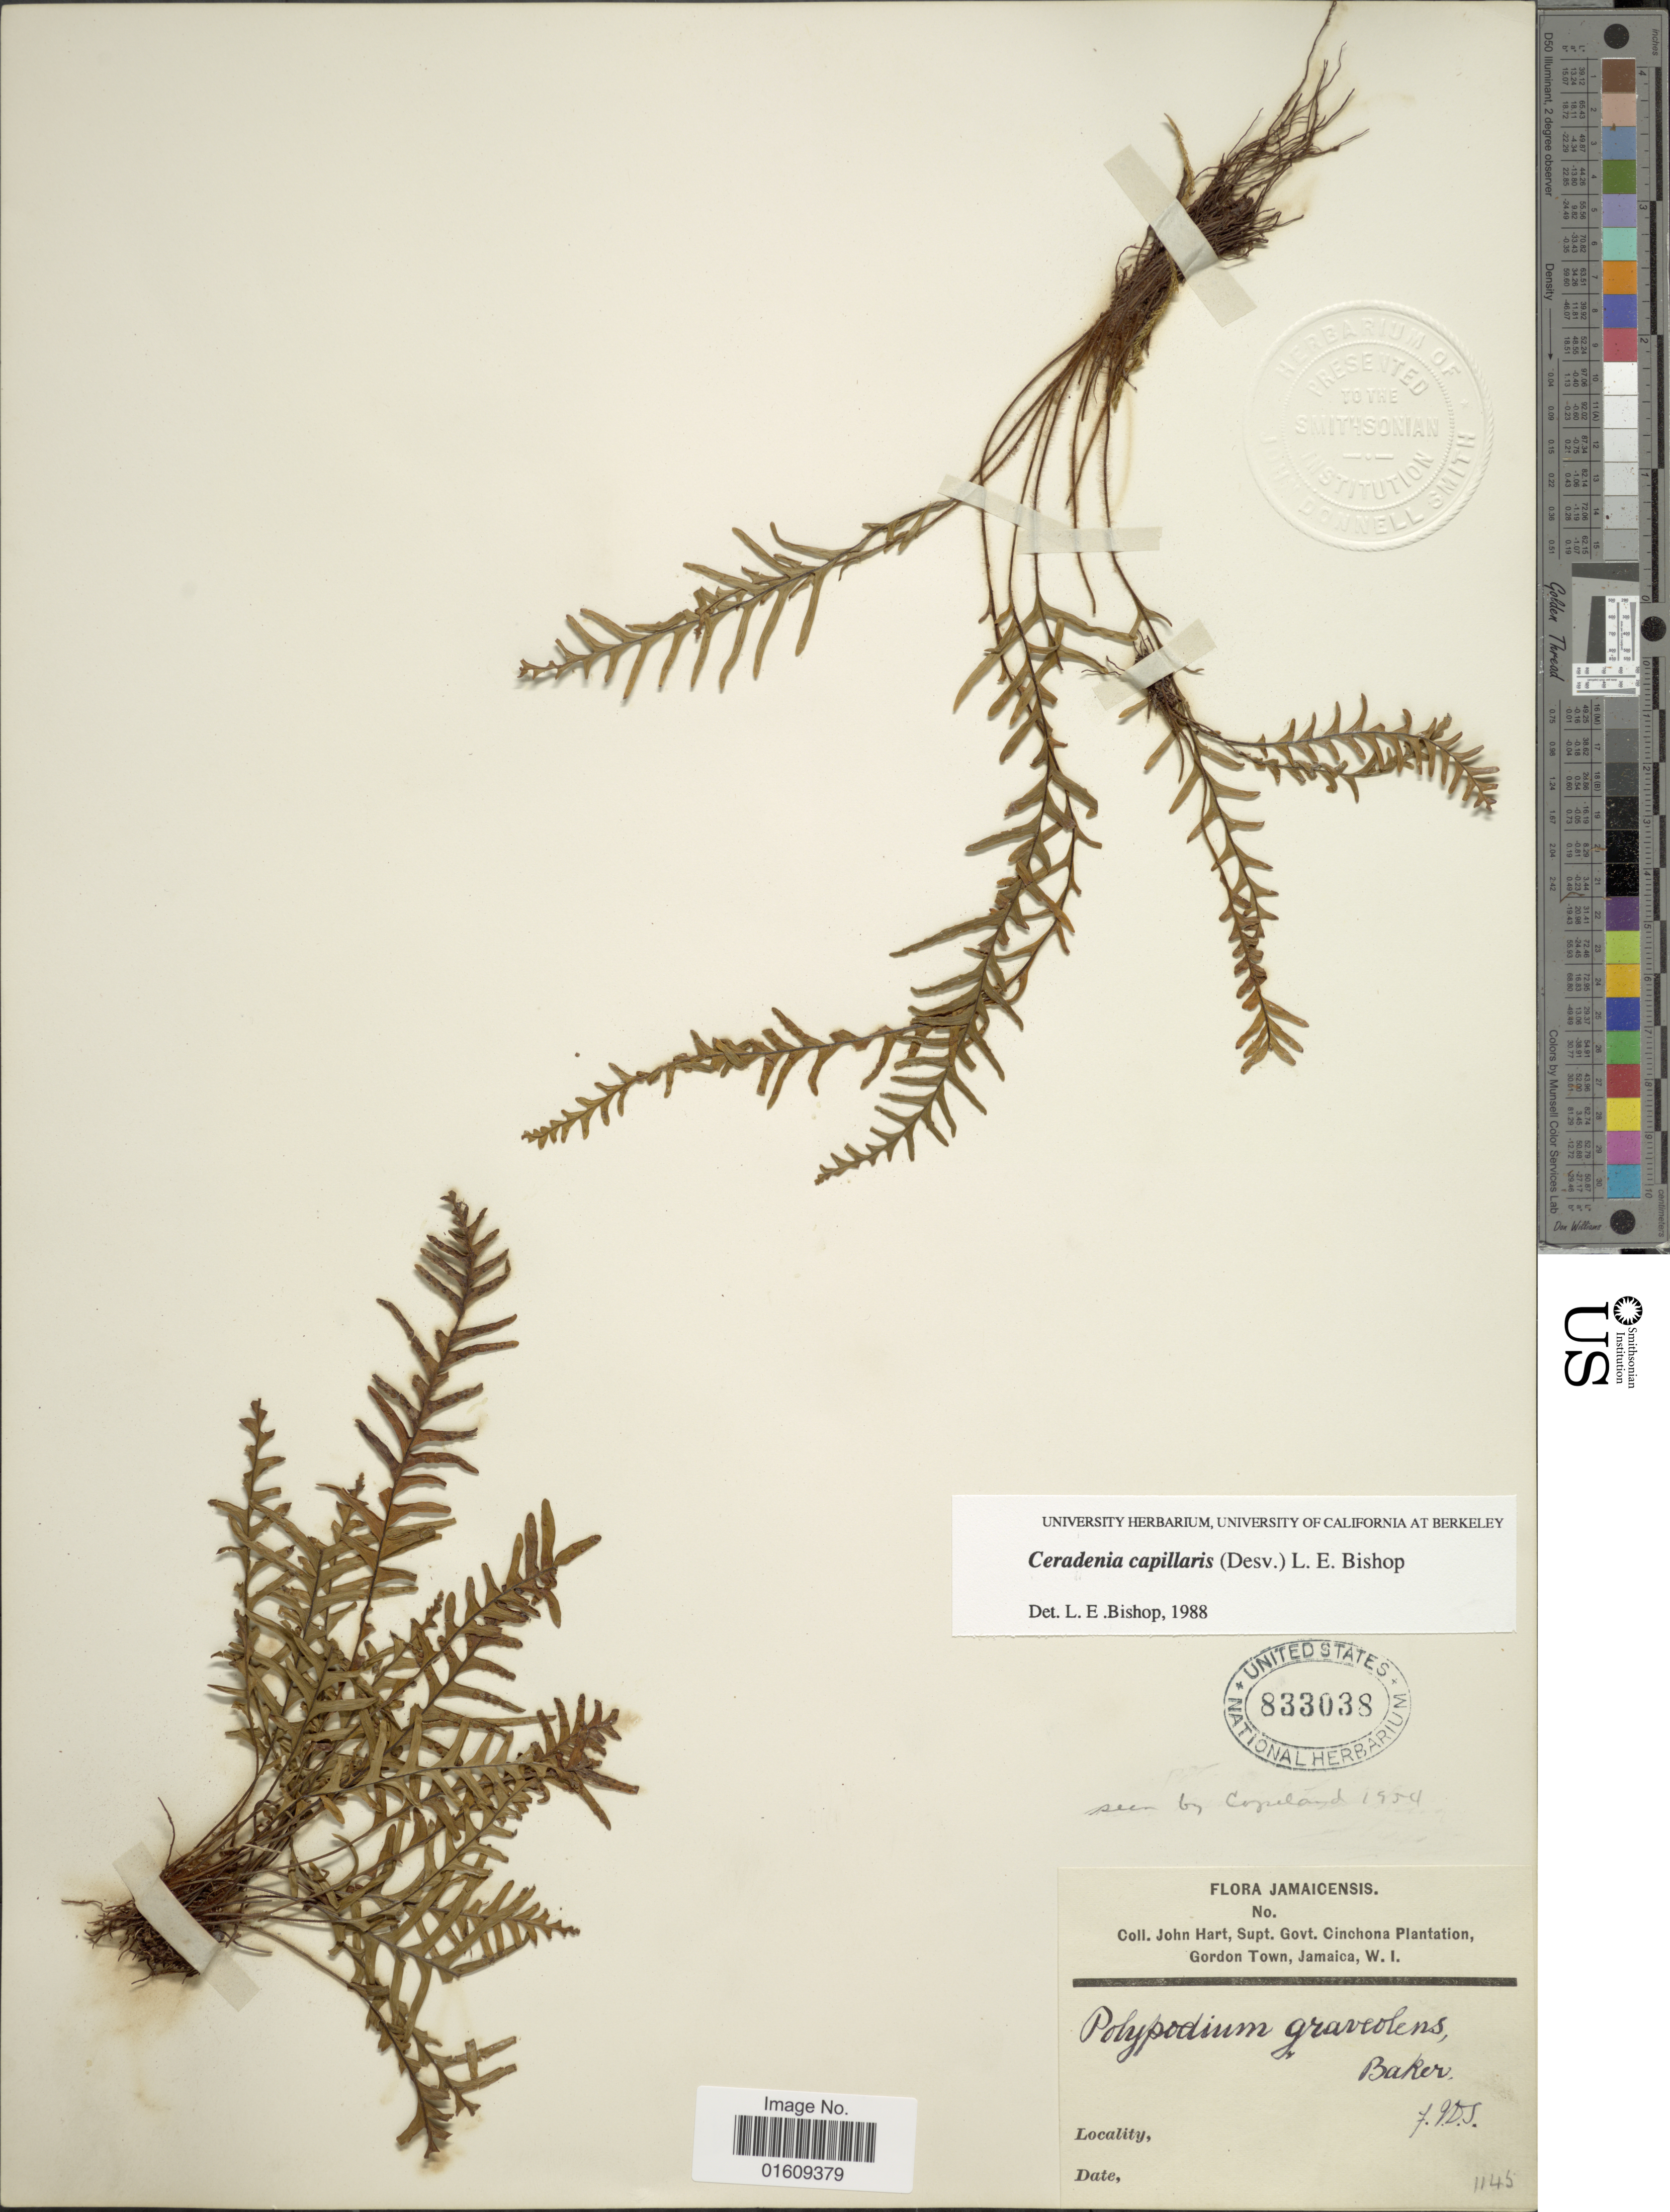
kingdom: Plantae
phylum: Tracheophyta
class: Polypodiopsida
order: Polypodiales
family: Polypodiaceae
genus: Ceradenia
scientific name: Ceradenia capillaris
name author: (Desv.) L.E. Bishop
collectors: J. H. Hart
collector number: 1145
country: Jamaica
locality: Jamaicensis.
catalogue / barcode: US 833038